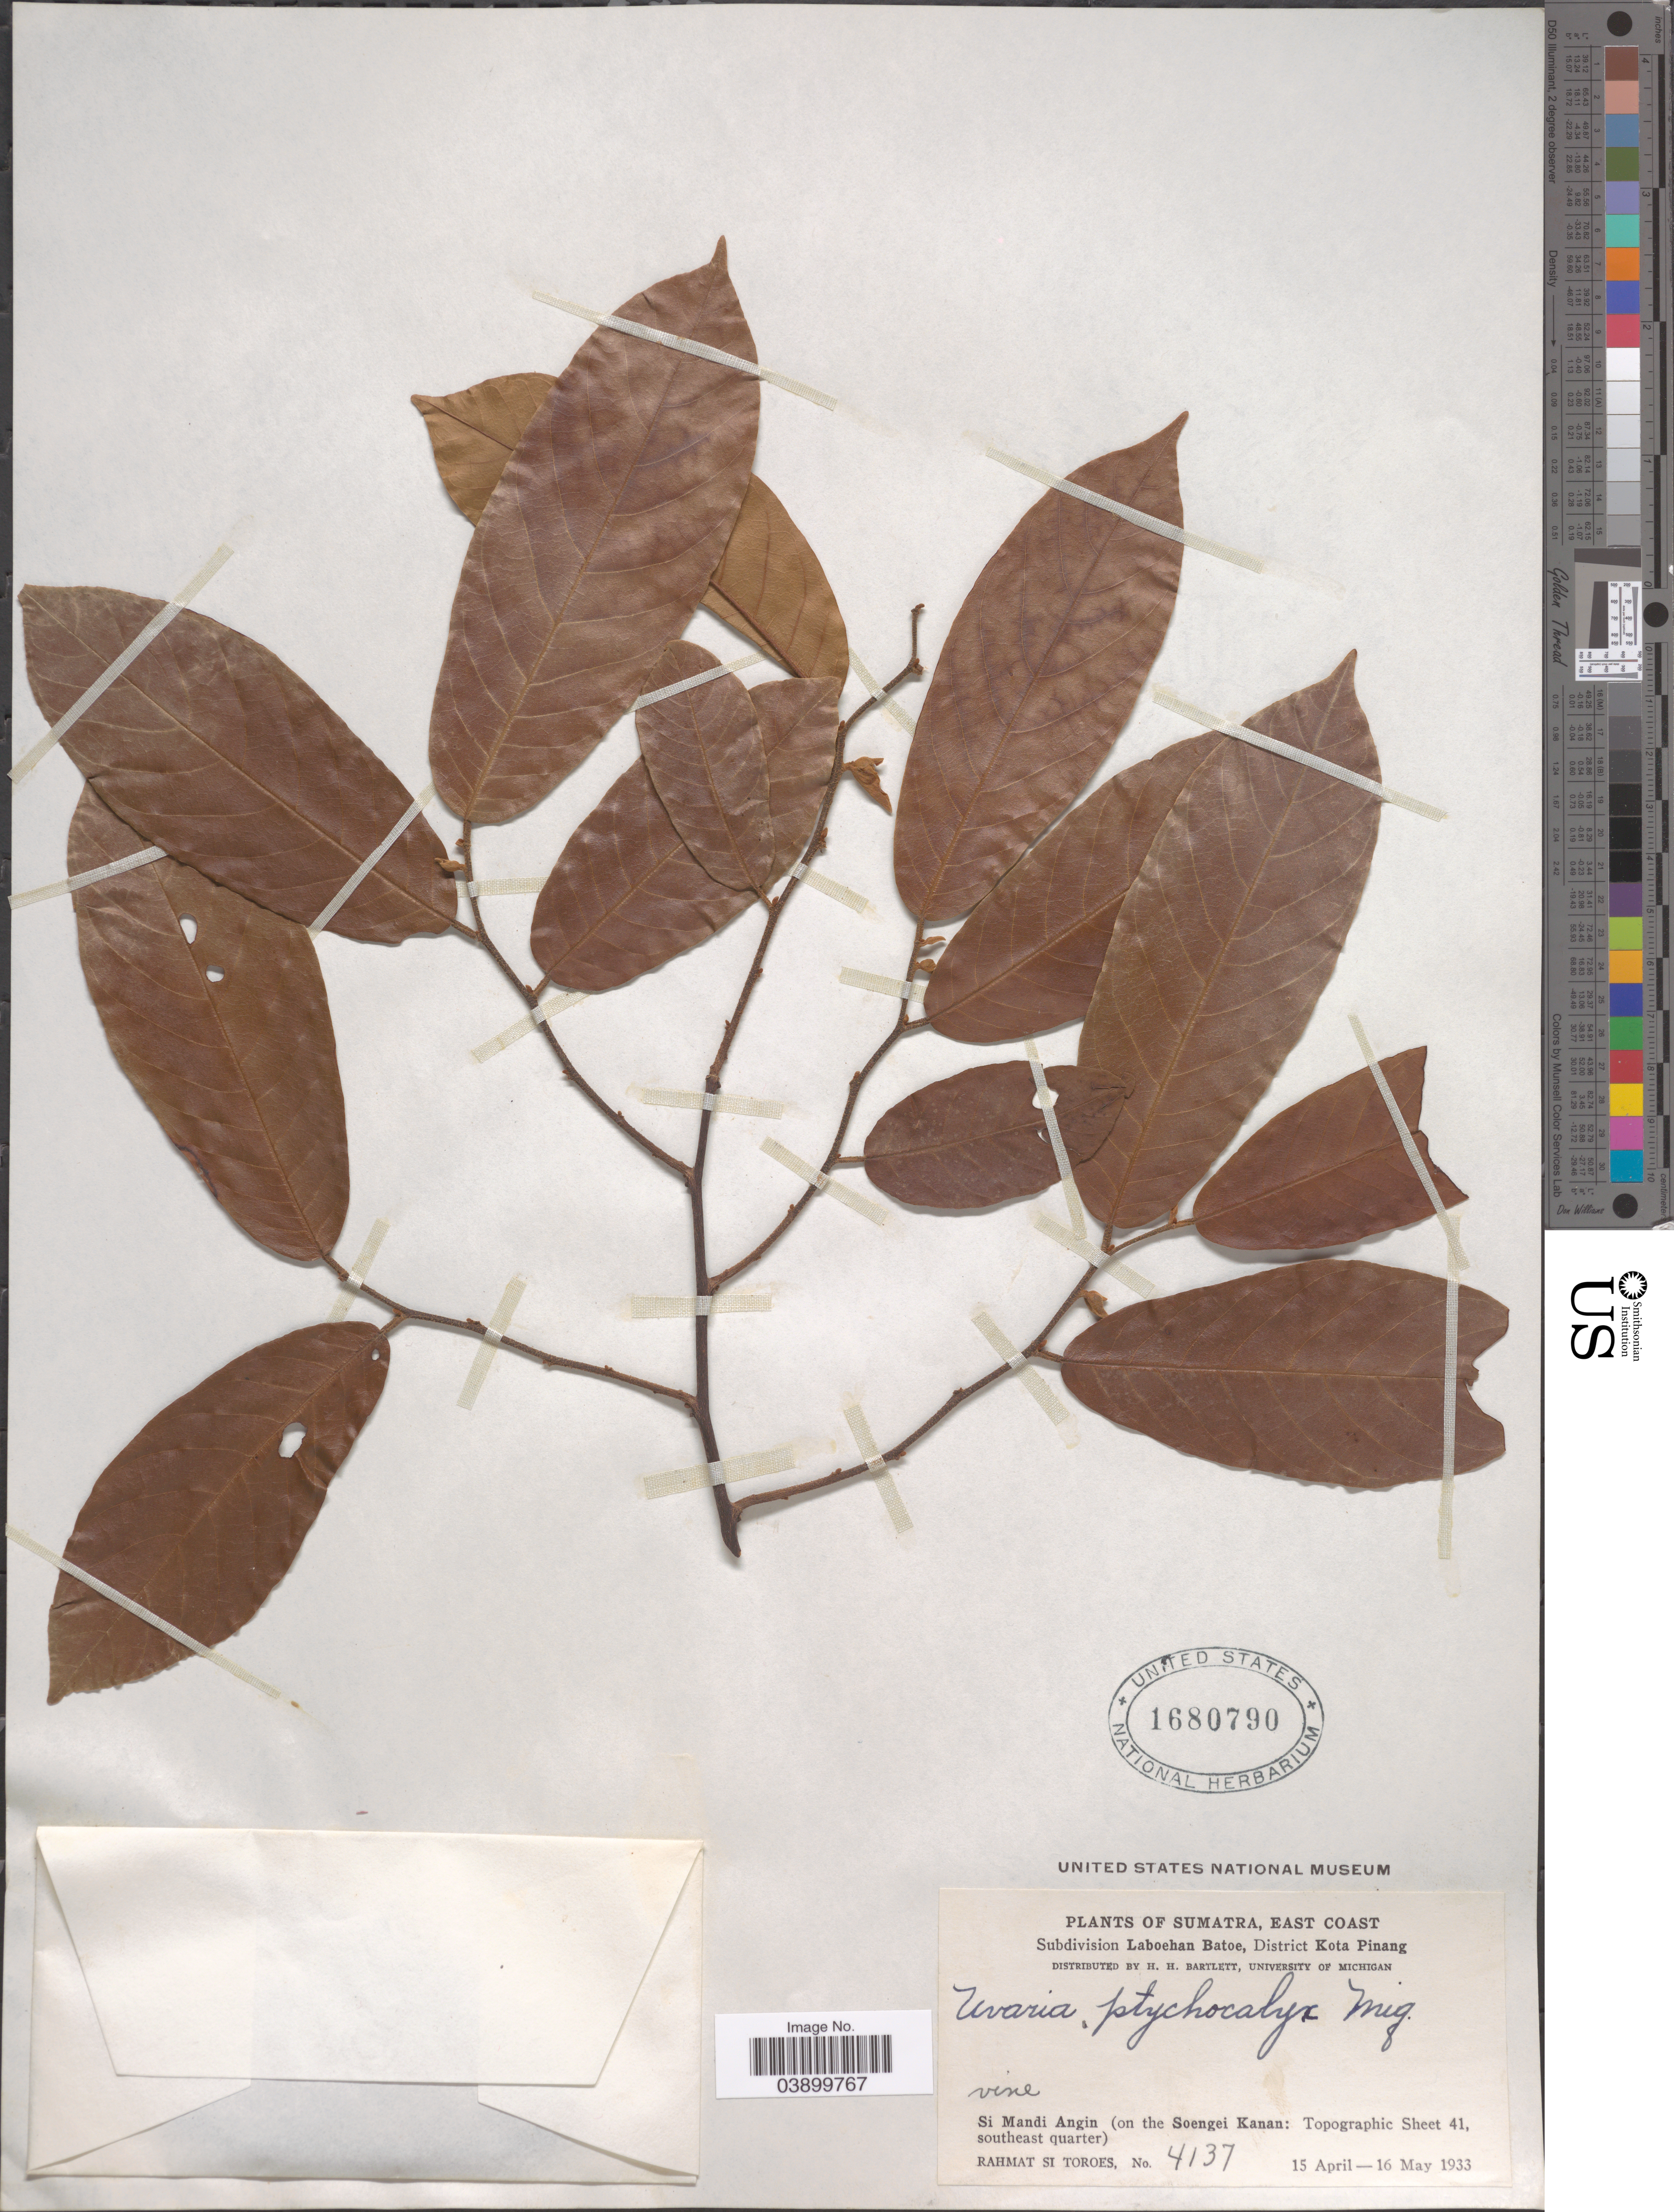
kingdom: Plantae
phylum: Tracheophyta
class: Magnoliopsida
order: Magnoliales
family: Annonaceae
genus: Uvaria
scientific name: Uvaria ptychocalyx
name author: Miq.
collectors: Rahmat Si Boeea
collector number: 4137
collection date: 1933-04-15/1933-05-16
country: Indonesia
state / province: Sumatra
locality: East Coast. Subdivision Laboehan Batoe, District Kota Pinang. Si Mandi Angin (on the Soengei Kanan: Topographic Sheet 41, southeast quarter).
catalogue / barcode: US 1680790